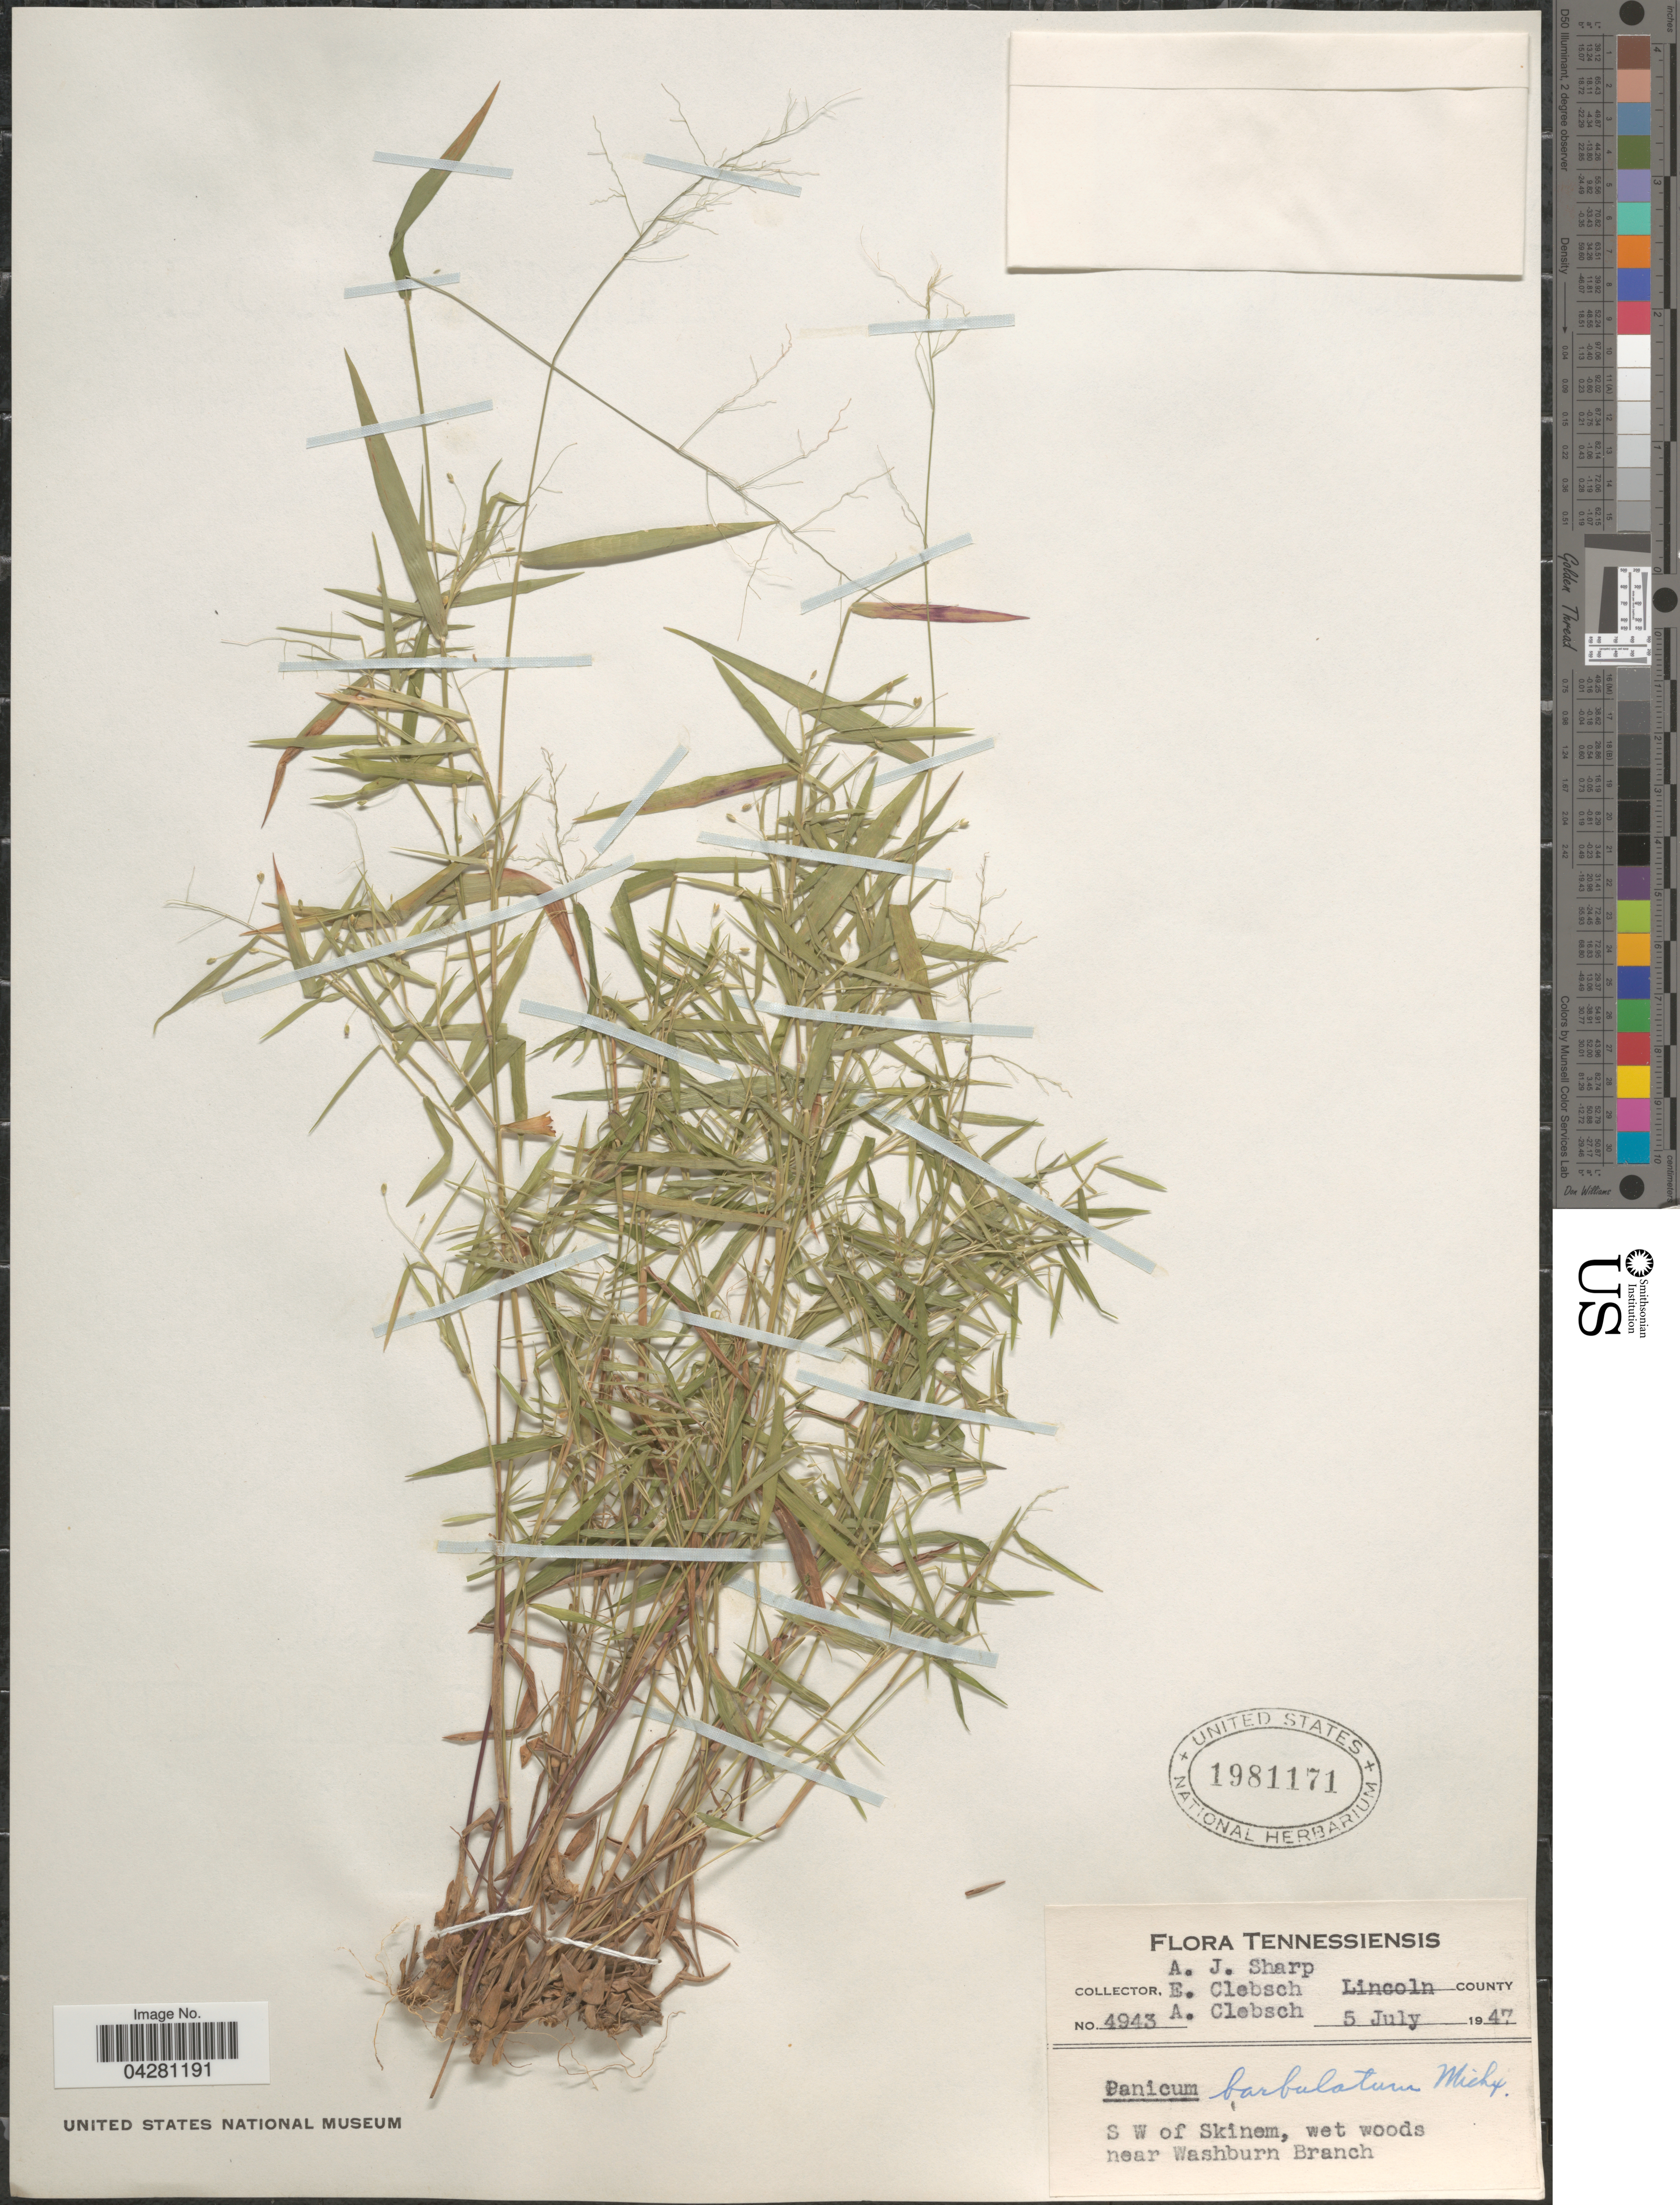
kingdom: Plantae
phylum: Tracheophyta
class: Liliopsida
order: Poales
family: Poaceae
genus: Dichanthelium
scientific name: Dichanthelium dichotomum var. dichotomum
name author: (L.) Gould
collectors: A. J. Sharp, E. Clebsch & A. Clebsch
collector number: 4943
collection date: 1947-07-05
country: United States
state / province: Tennessee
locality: Lincoln County. S W of Skinem, wet woods near Washburn Branch.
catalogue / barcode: US 1981171